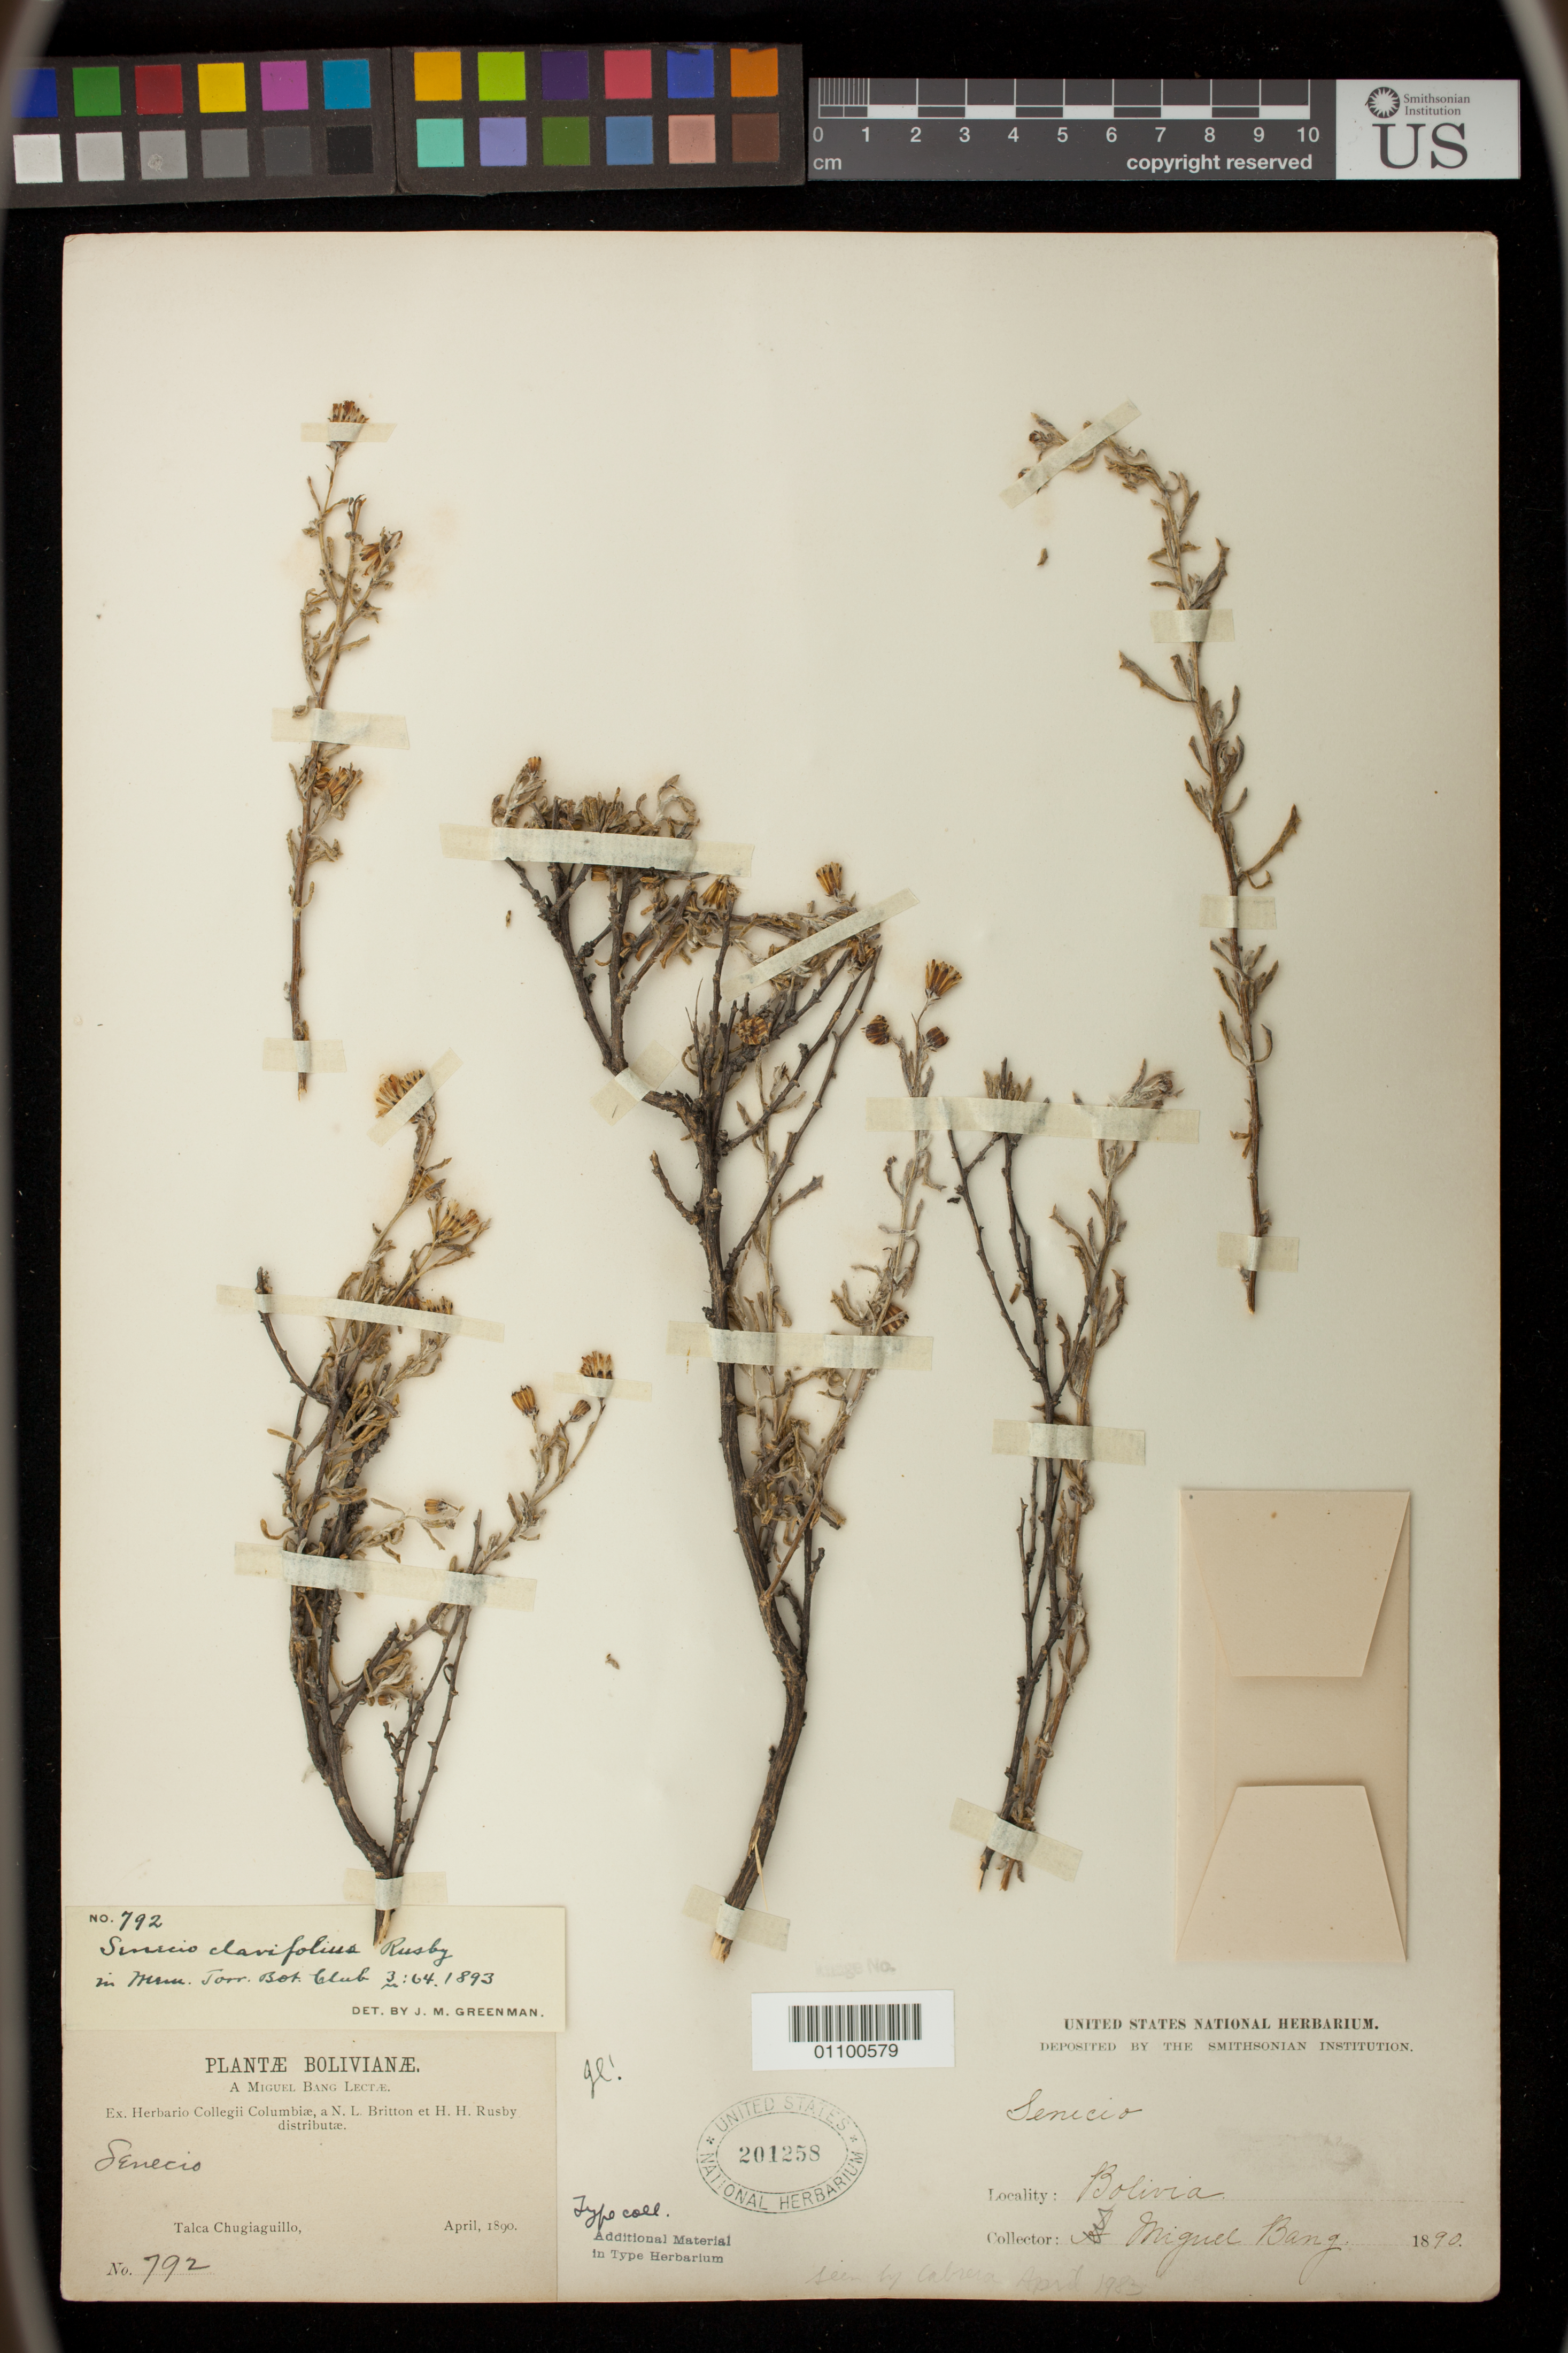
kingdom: Plantae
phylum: Tracheophyta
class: Magnoliopsida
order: Asterales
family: Asteraceae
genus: Senecio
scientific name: Senecio clavifolius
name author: Rusby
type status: Isotype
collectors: M. Bang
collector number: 792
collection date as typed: Apr 1890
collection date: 1890-04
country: Bolivia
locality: Talca Chugiaguilla.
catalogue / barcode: US 201258